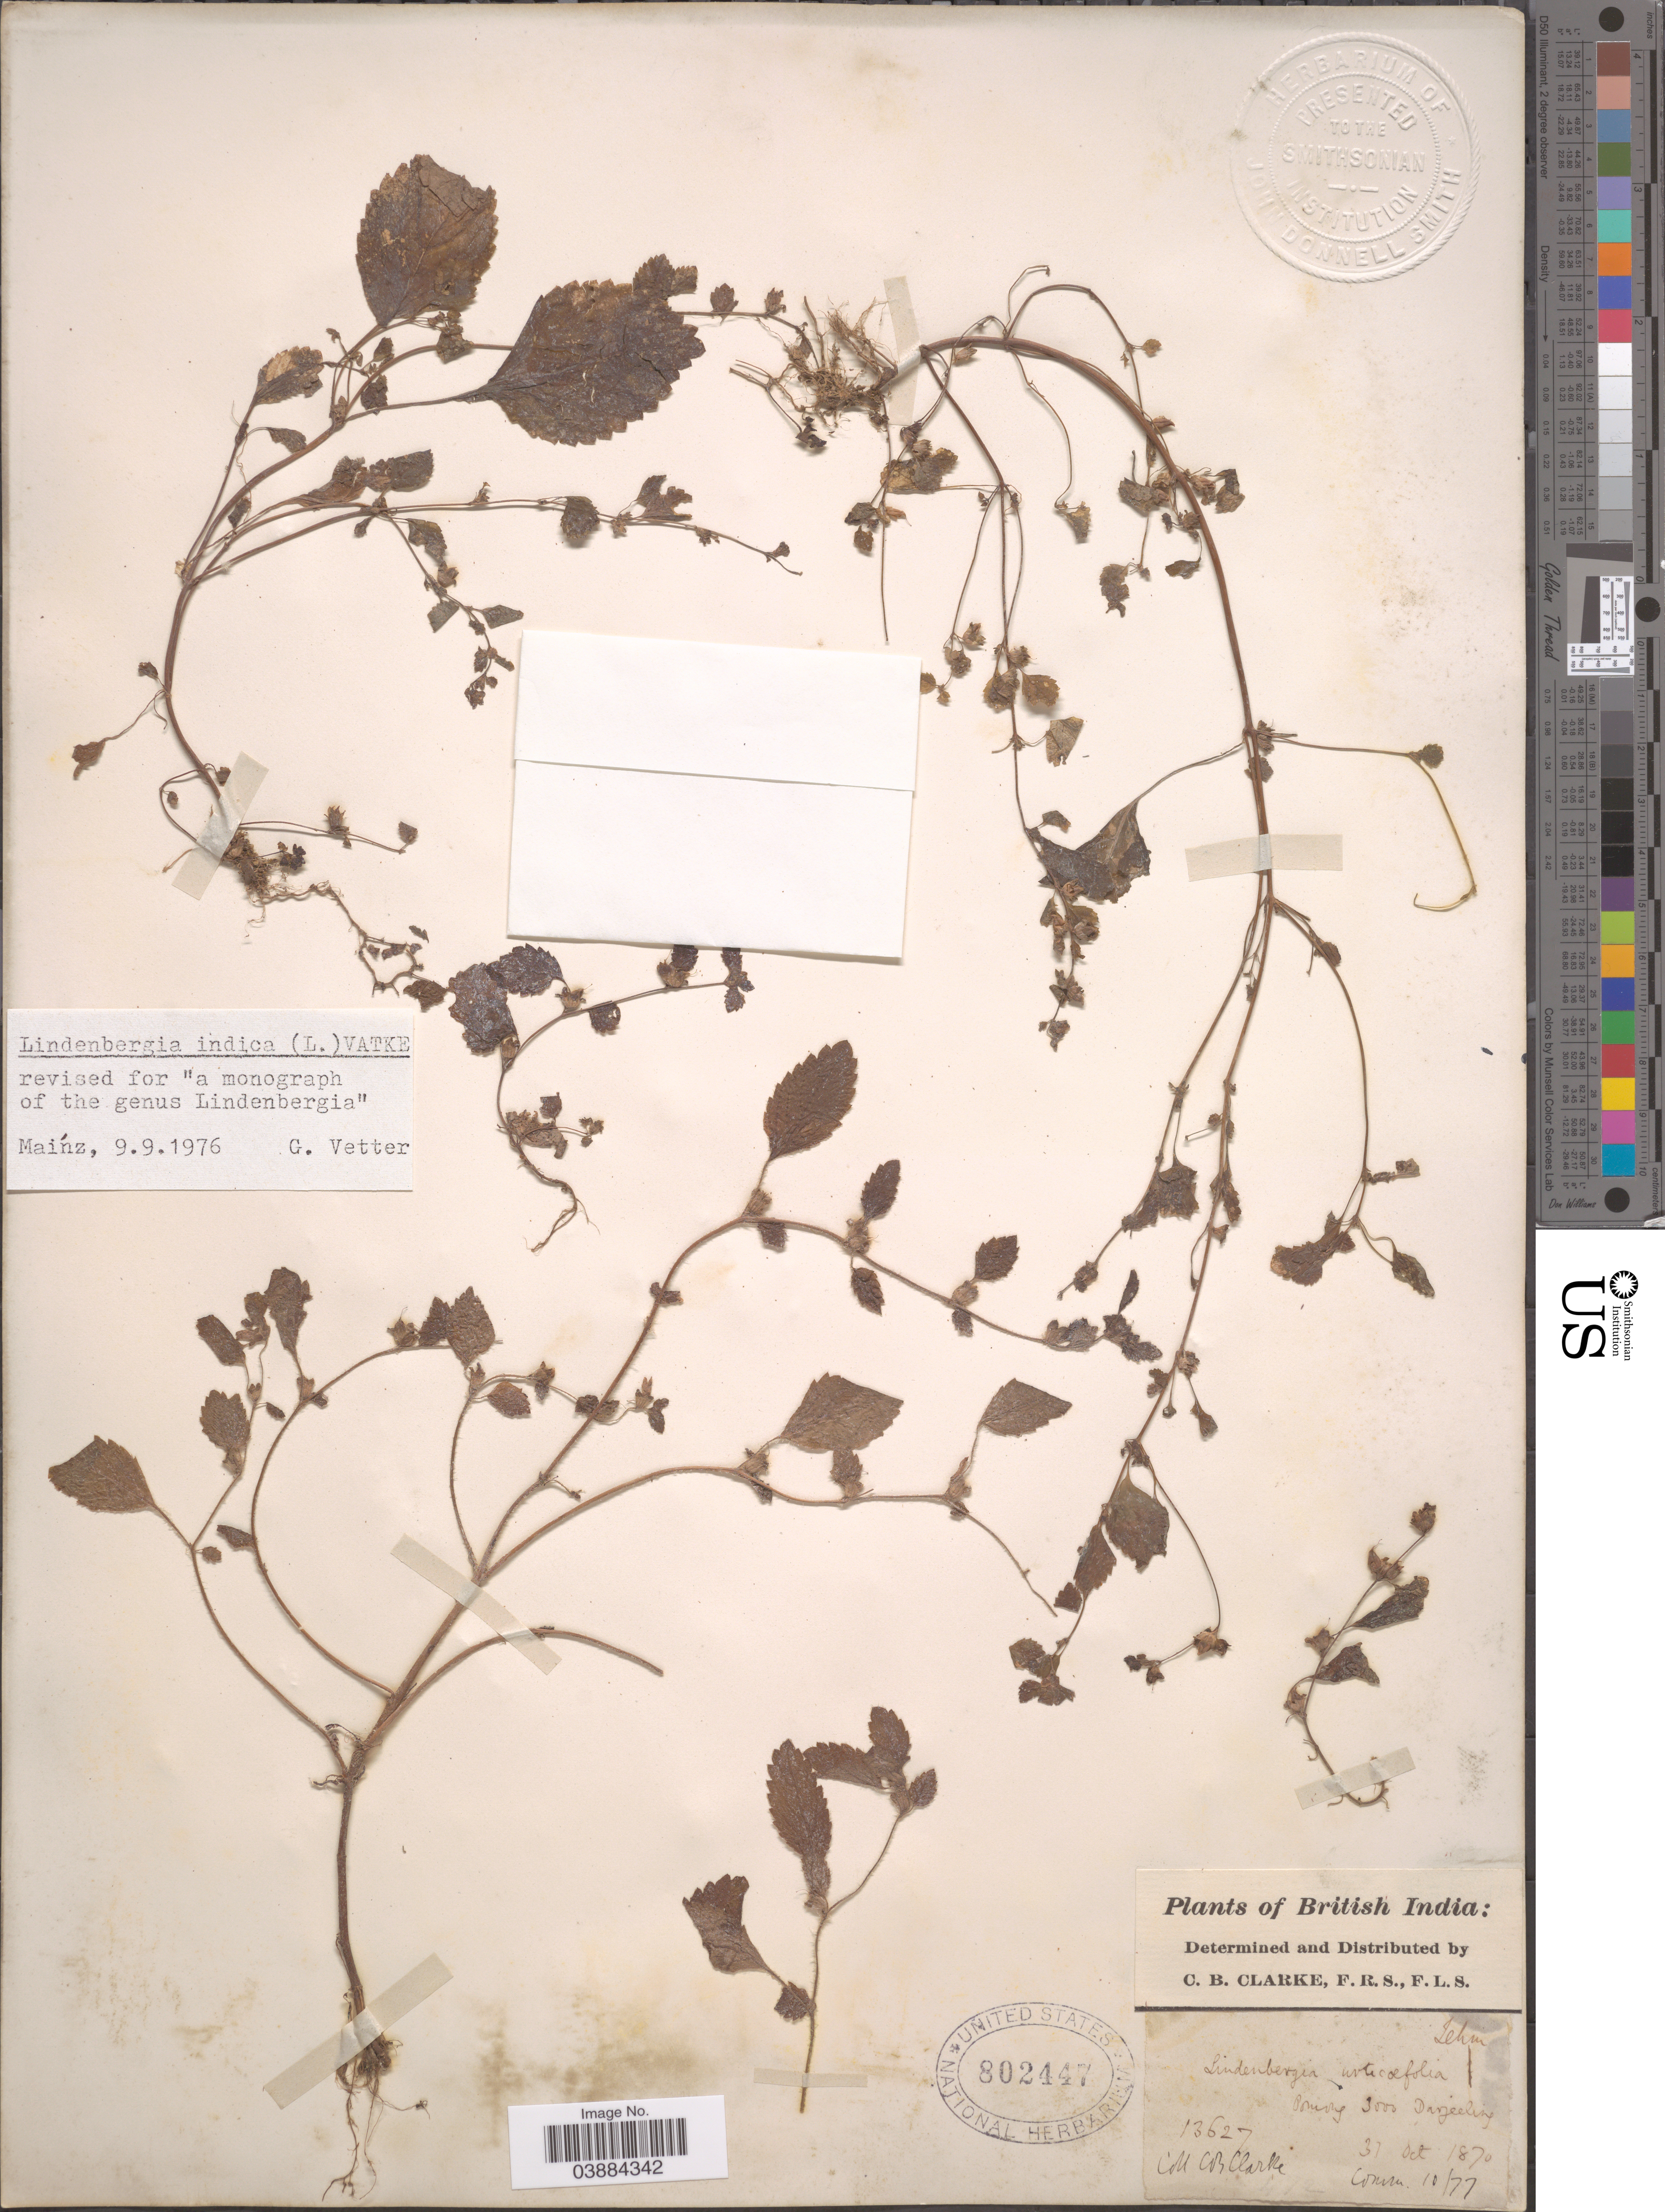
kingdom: Plantae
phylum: Tracheophyta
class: Magnoliopsida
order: Lamiales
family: Orobanchaceae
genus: Lindenbergia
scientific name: Lindenbergia indica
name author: (L.) Vatke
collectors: C. B. Clarke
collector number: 13627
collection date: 1870-10-31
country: India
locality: British India. Pomong. Darjeeling.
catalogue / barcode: US 802447